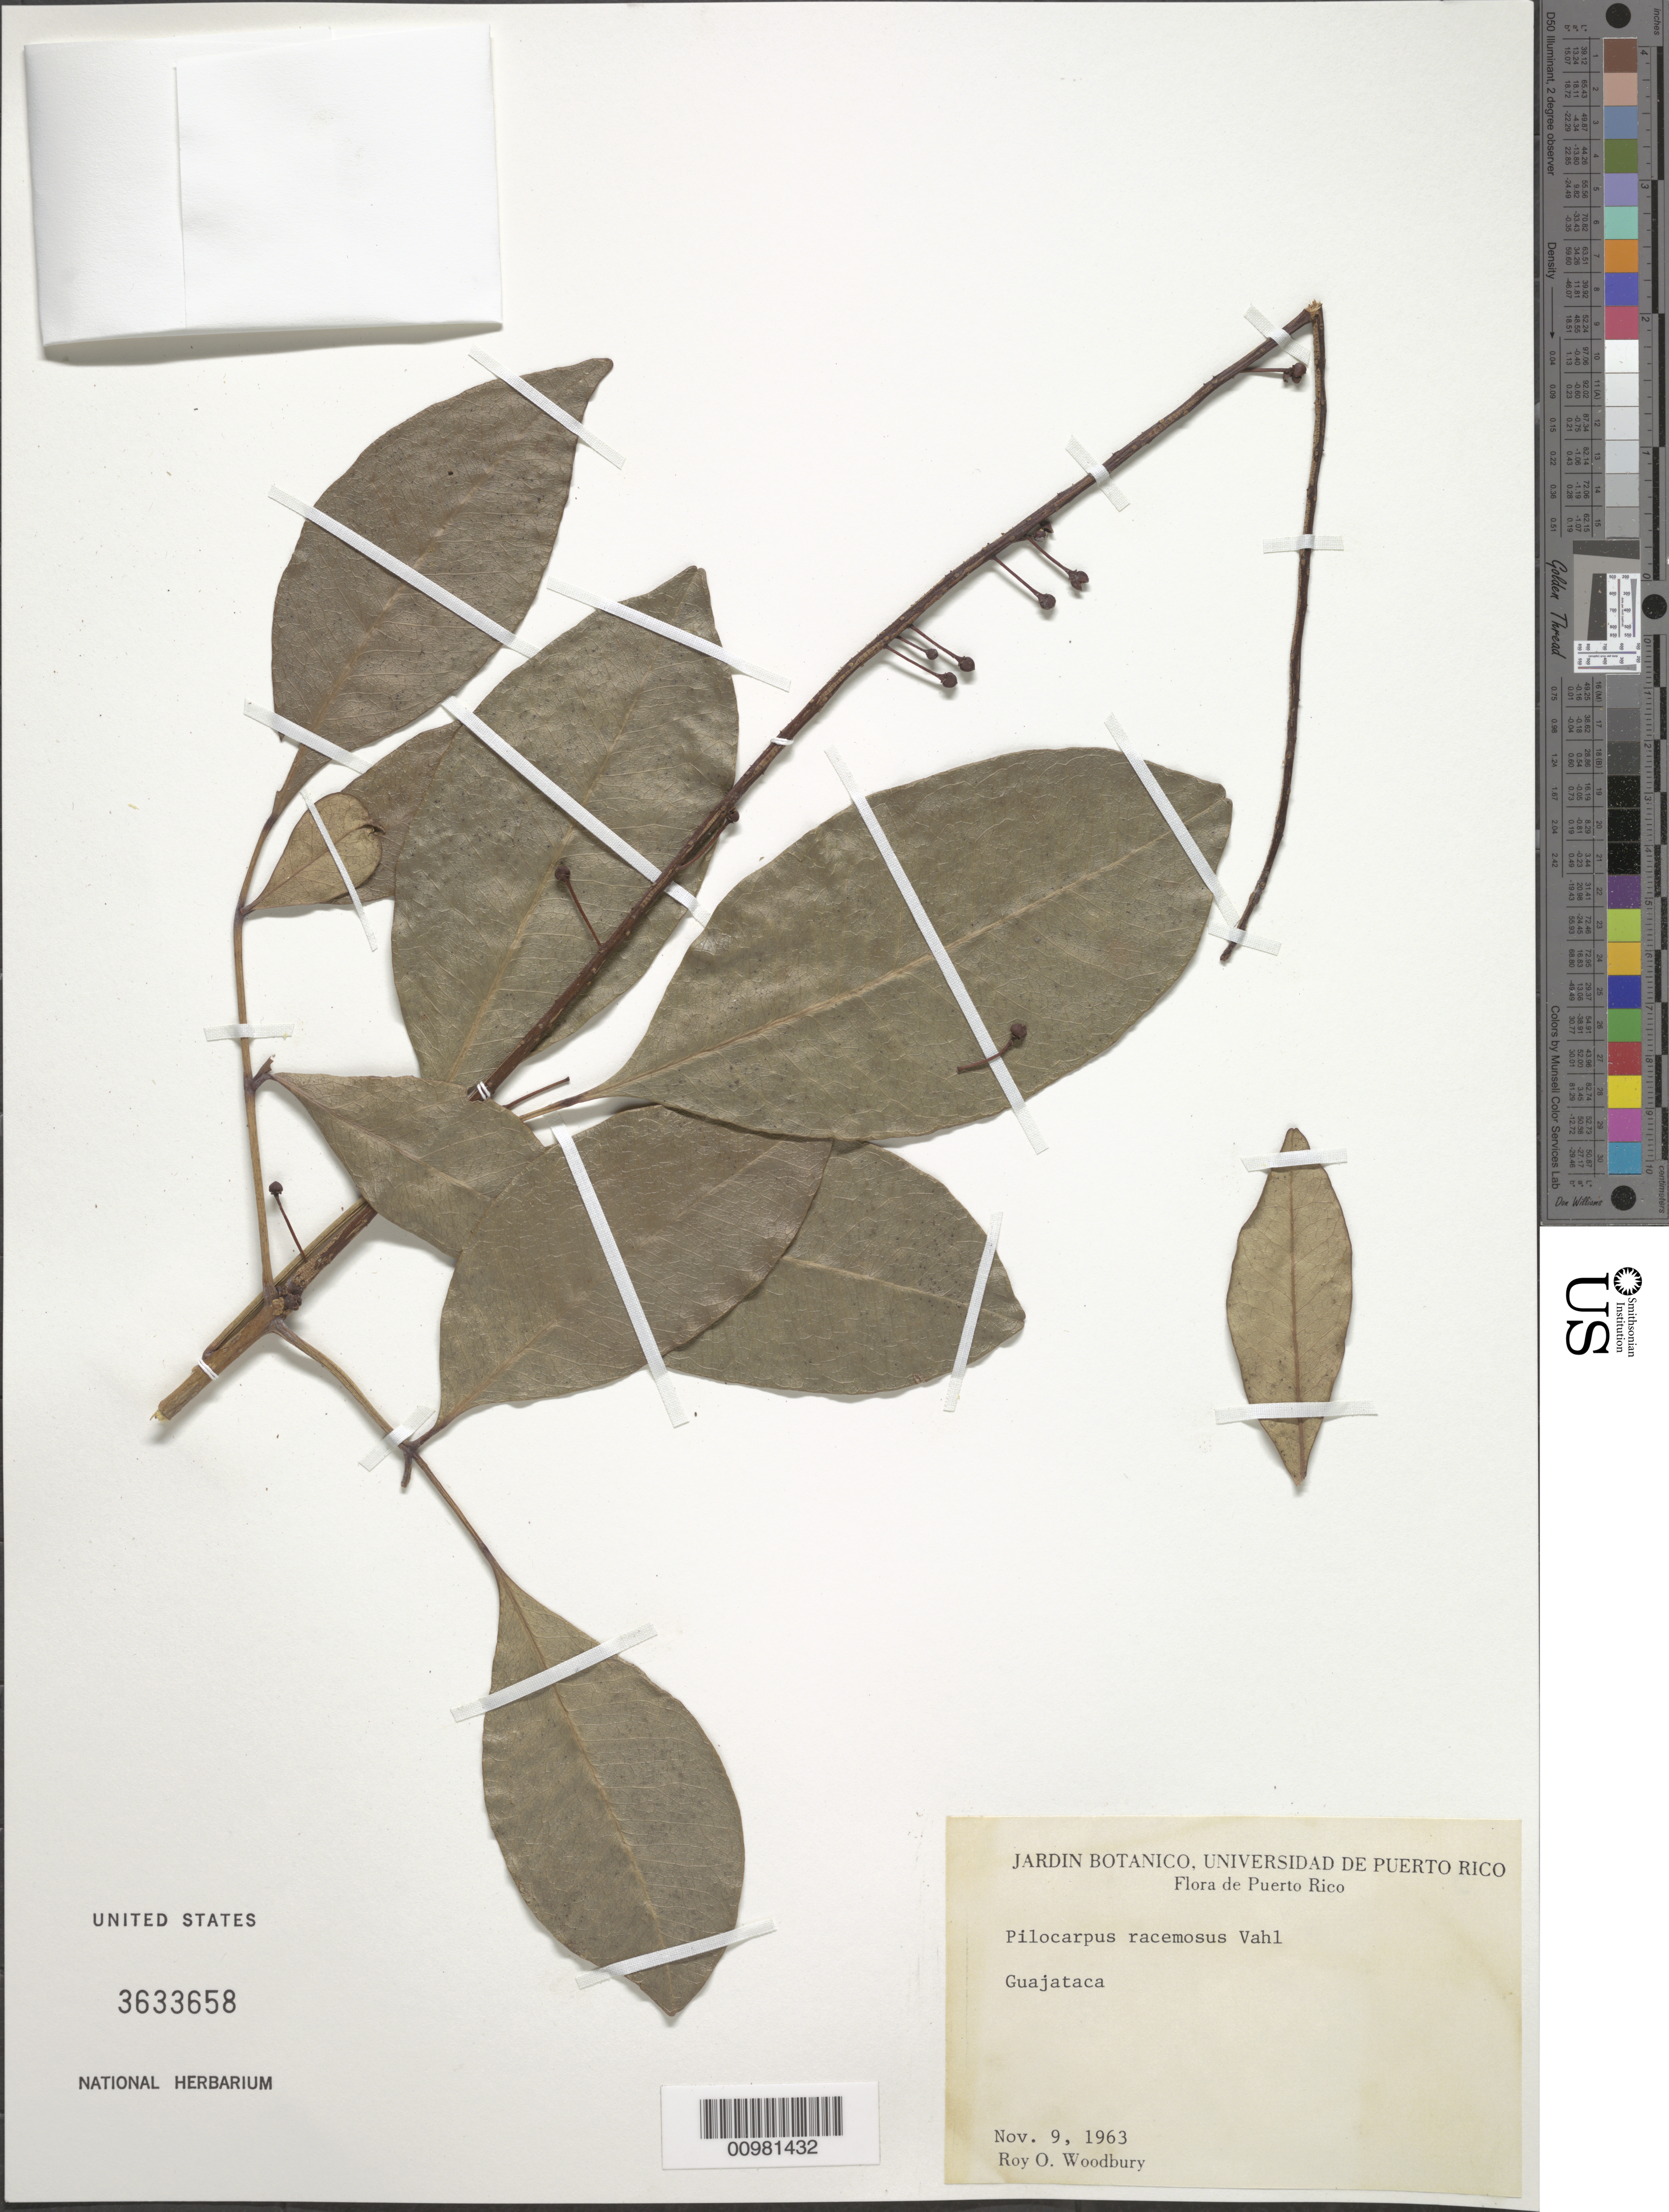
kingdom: Plantae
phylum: Tracheophyta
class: Magnoliopsida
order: Sapindales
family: Rutaceae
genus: Pilocarpus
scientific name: Pilocarpus racemosus subsp. racemosus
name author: Vahl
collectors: R. O. Woodbury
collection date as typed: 09 Nov 1963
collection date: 1963-11-09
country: Puerto Rico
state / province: Quebradillas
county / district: Guajataca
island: Puerto Rico I.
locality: Guajataca.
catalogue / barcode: US 3633658